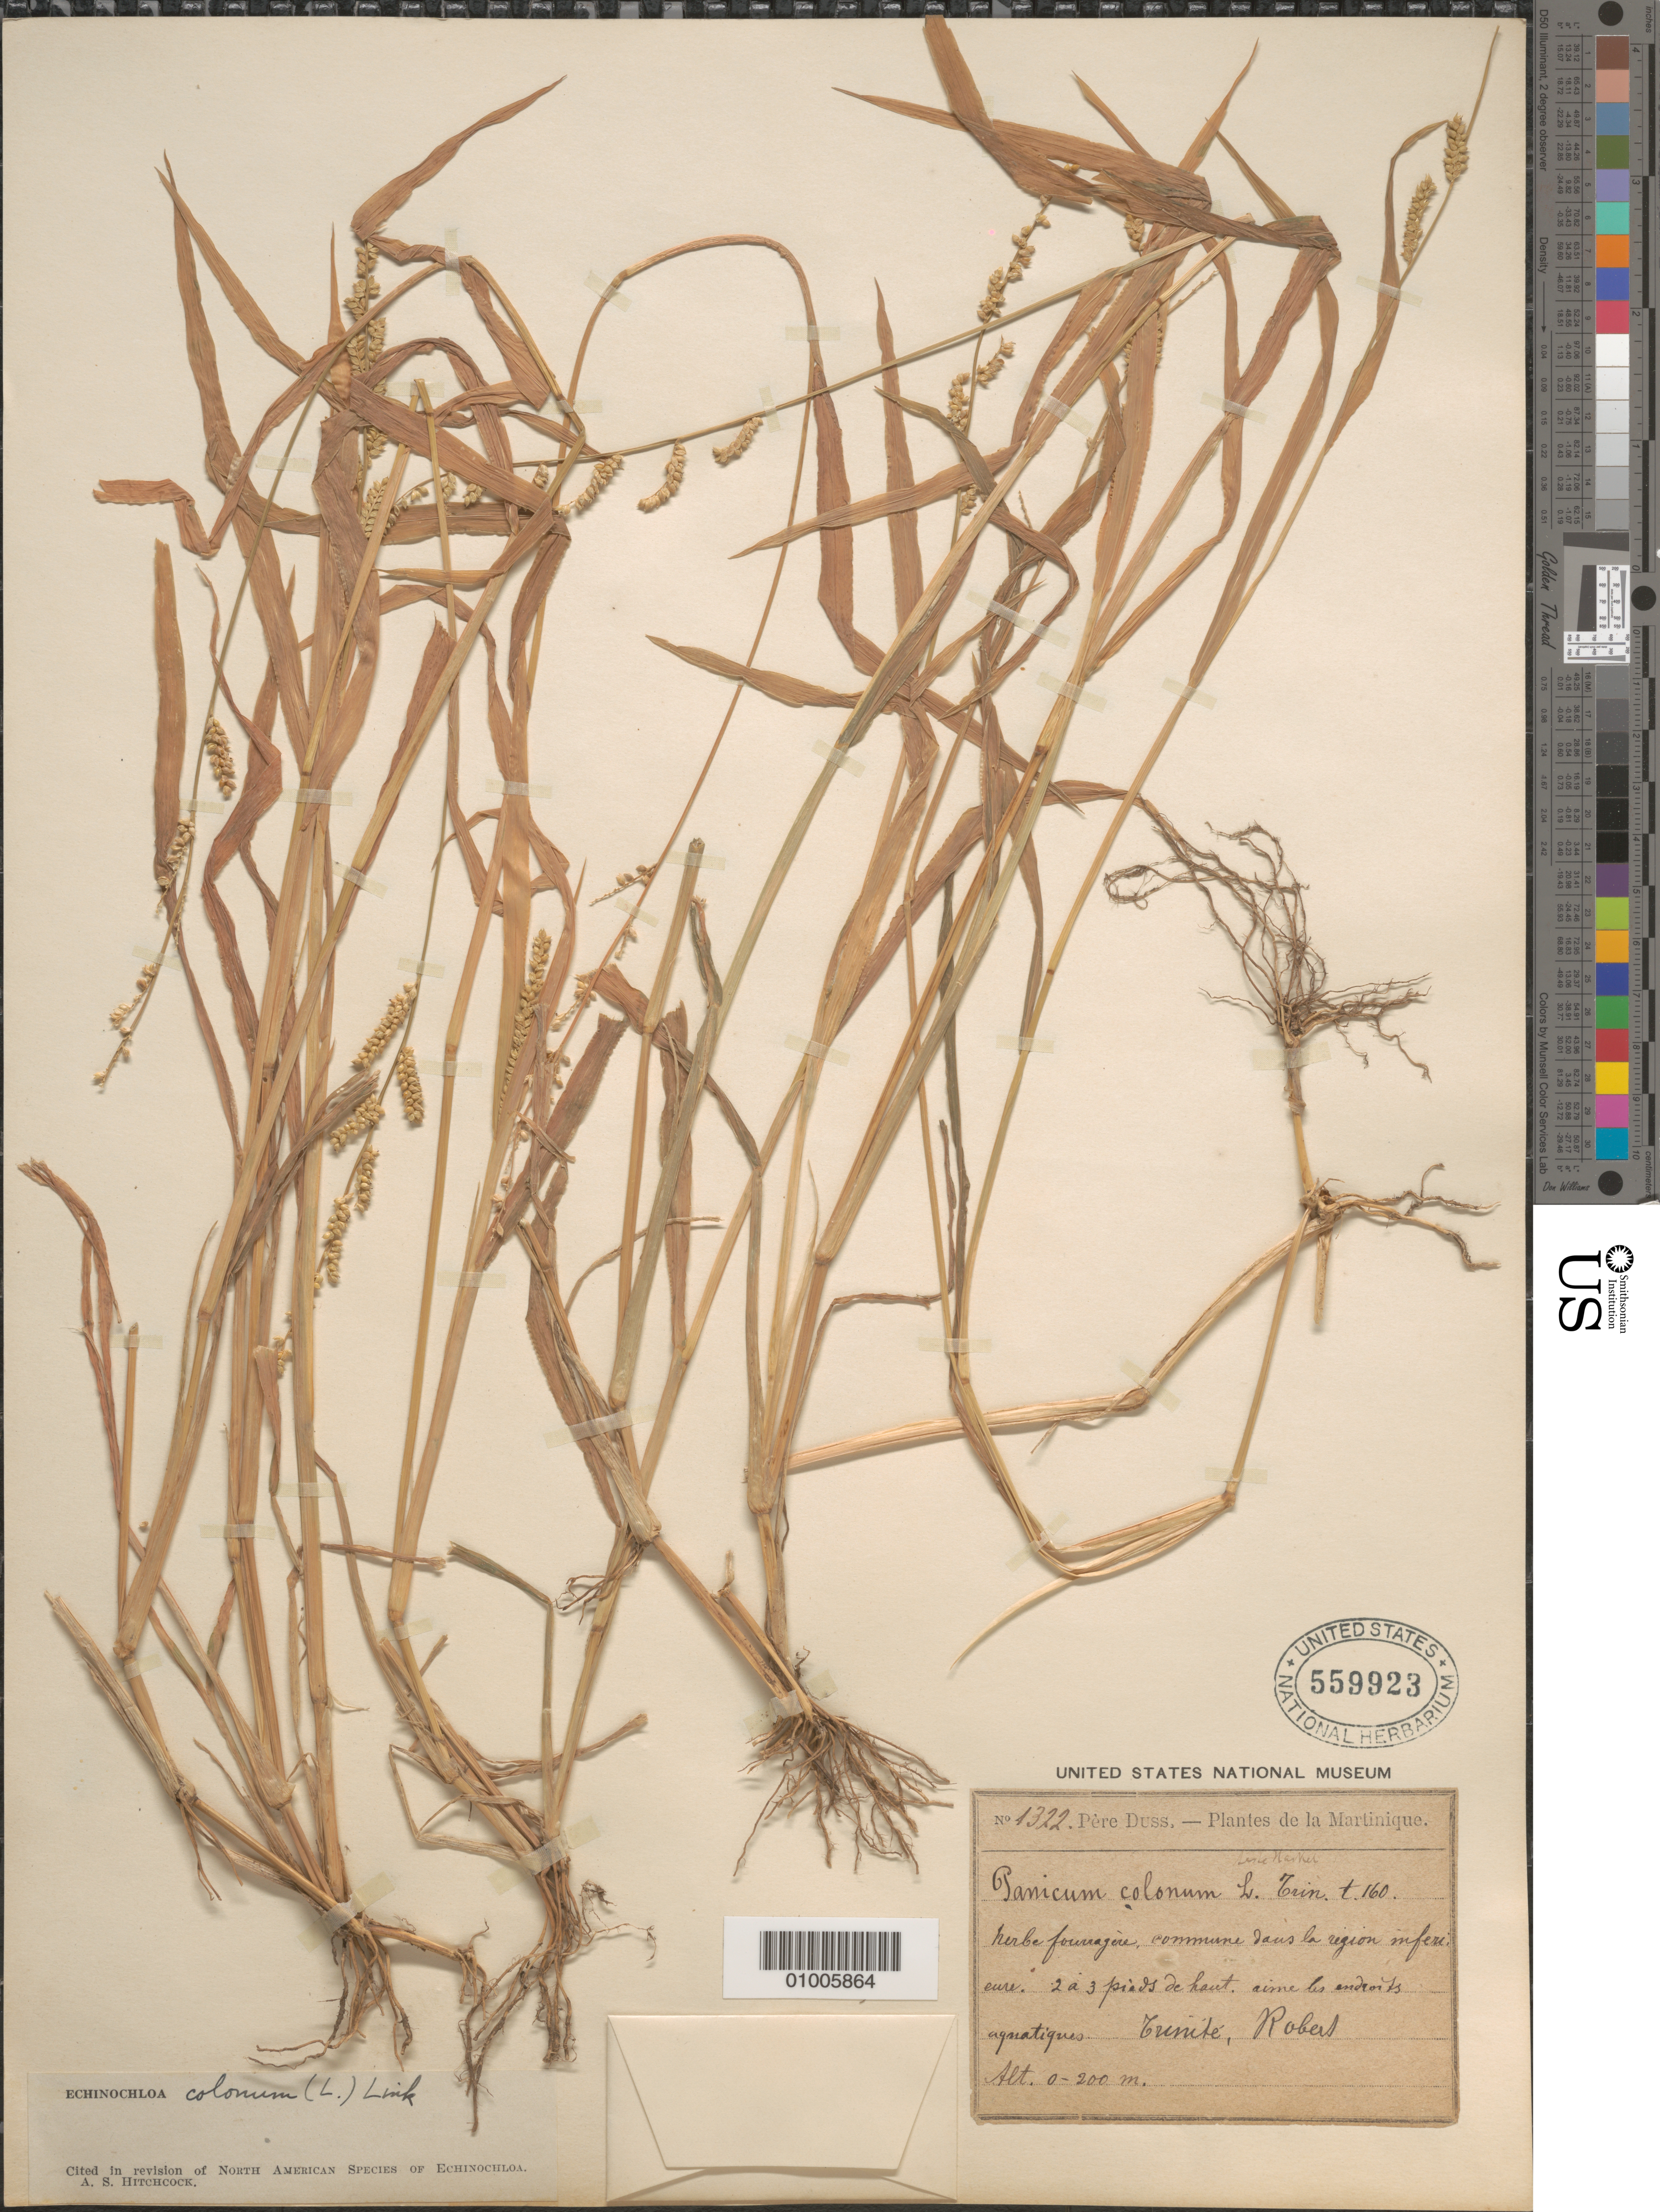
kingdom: Plantae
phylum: Tracheophyta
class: Liliopsida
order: Poales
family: Poaceae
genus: Echinochloa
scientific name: Echinochloa colona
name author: (L.) Link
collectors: Père Duss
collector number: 4322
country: Martinique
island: Martinique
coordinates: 0 N, 0 E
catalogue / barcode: US 559923